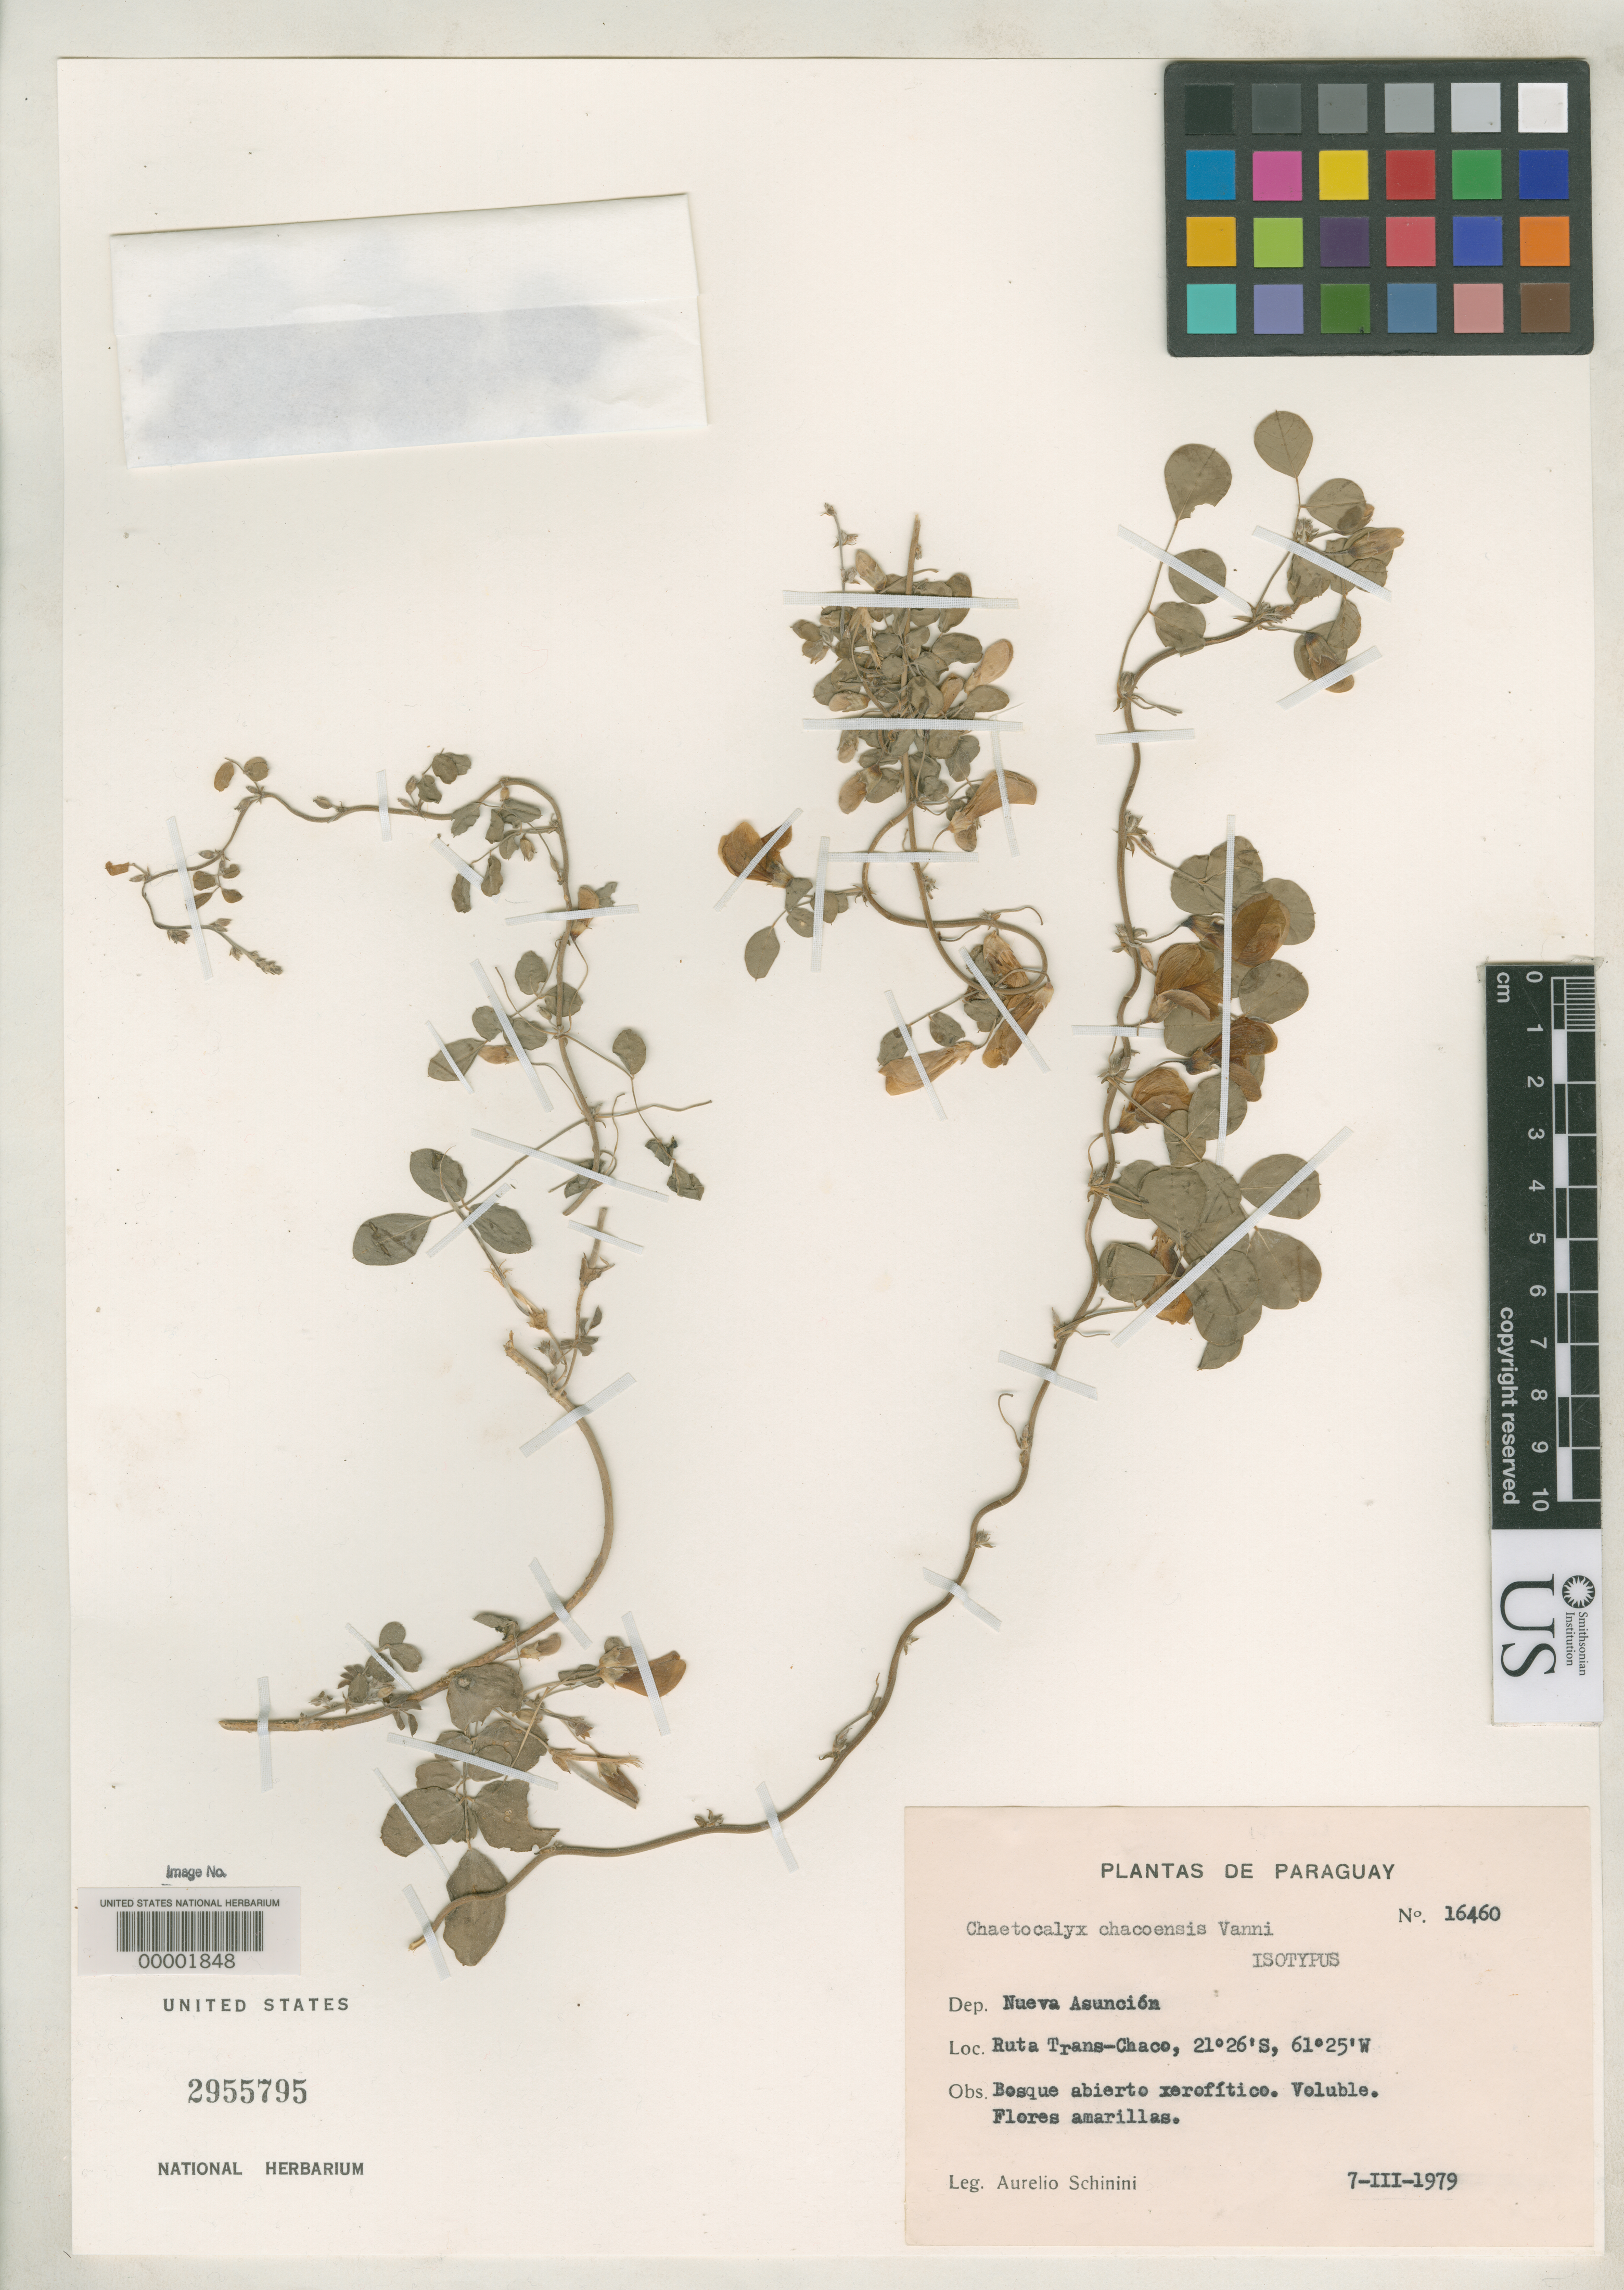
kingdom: Plantae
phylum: Tracheophyta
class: Magnoliopsida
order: Fabales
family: Fabaceae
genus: Chaetocalyx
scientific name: Chaetocalyx chacoensis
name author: Vanni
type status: Isotype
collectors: A. Schinini & -. Bordas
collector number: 16460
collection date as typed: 07 Mar 1979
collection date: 1979-03-07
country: Paraguay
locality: Ruta Trans-Chaco. Nueva Asuncion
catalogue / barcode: US 2955795